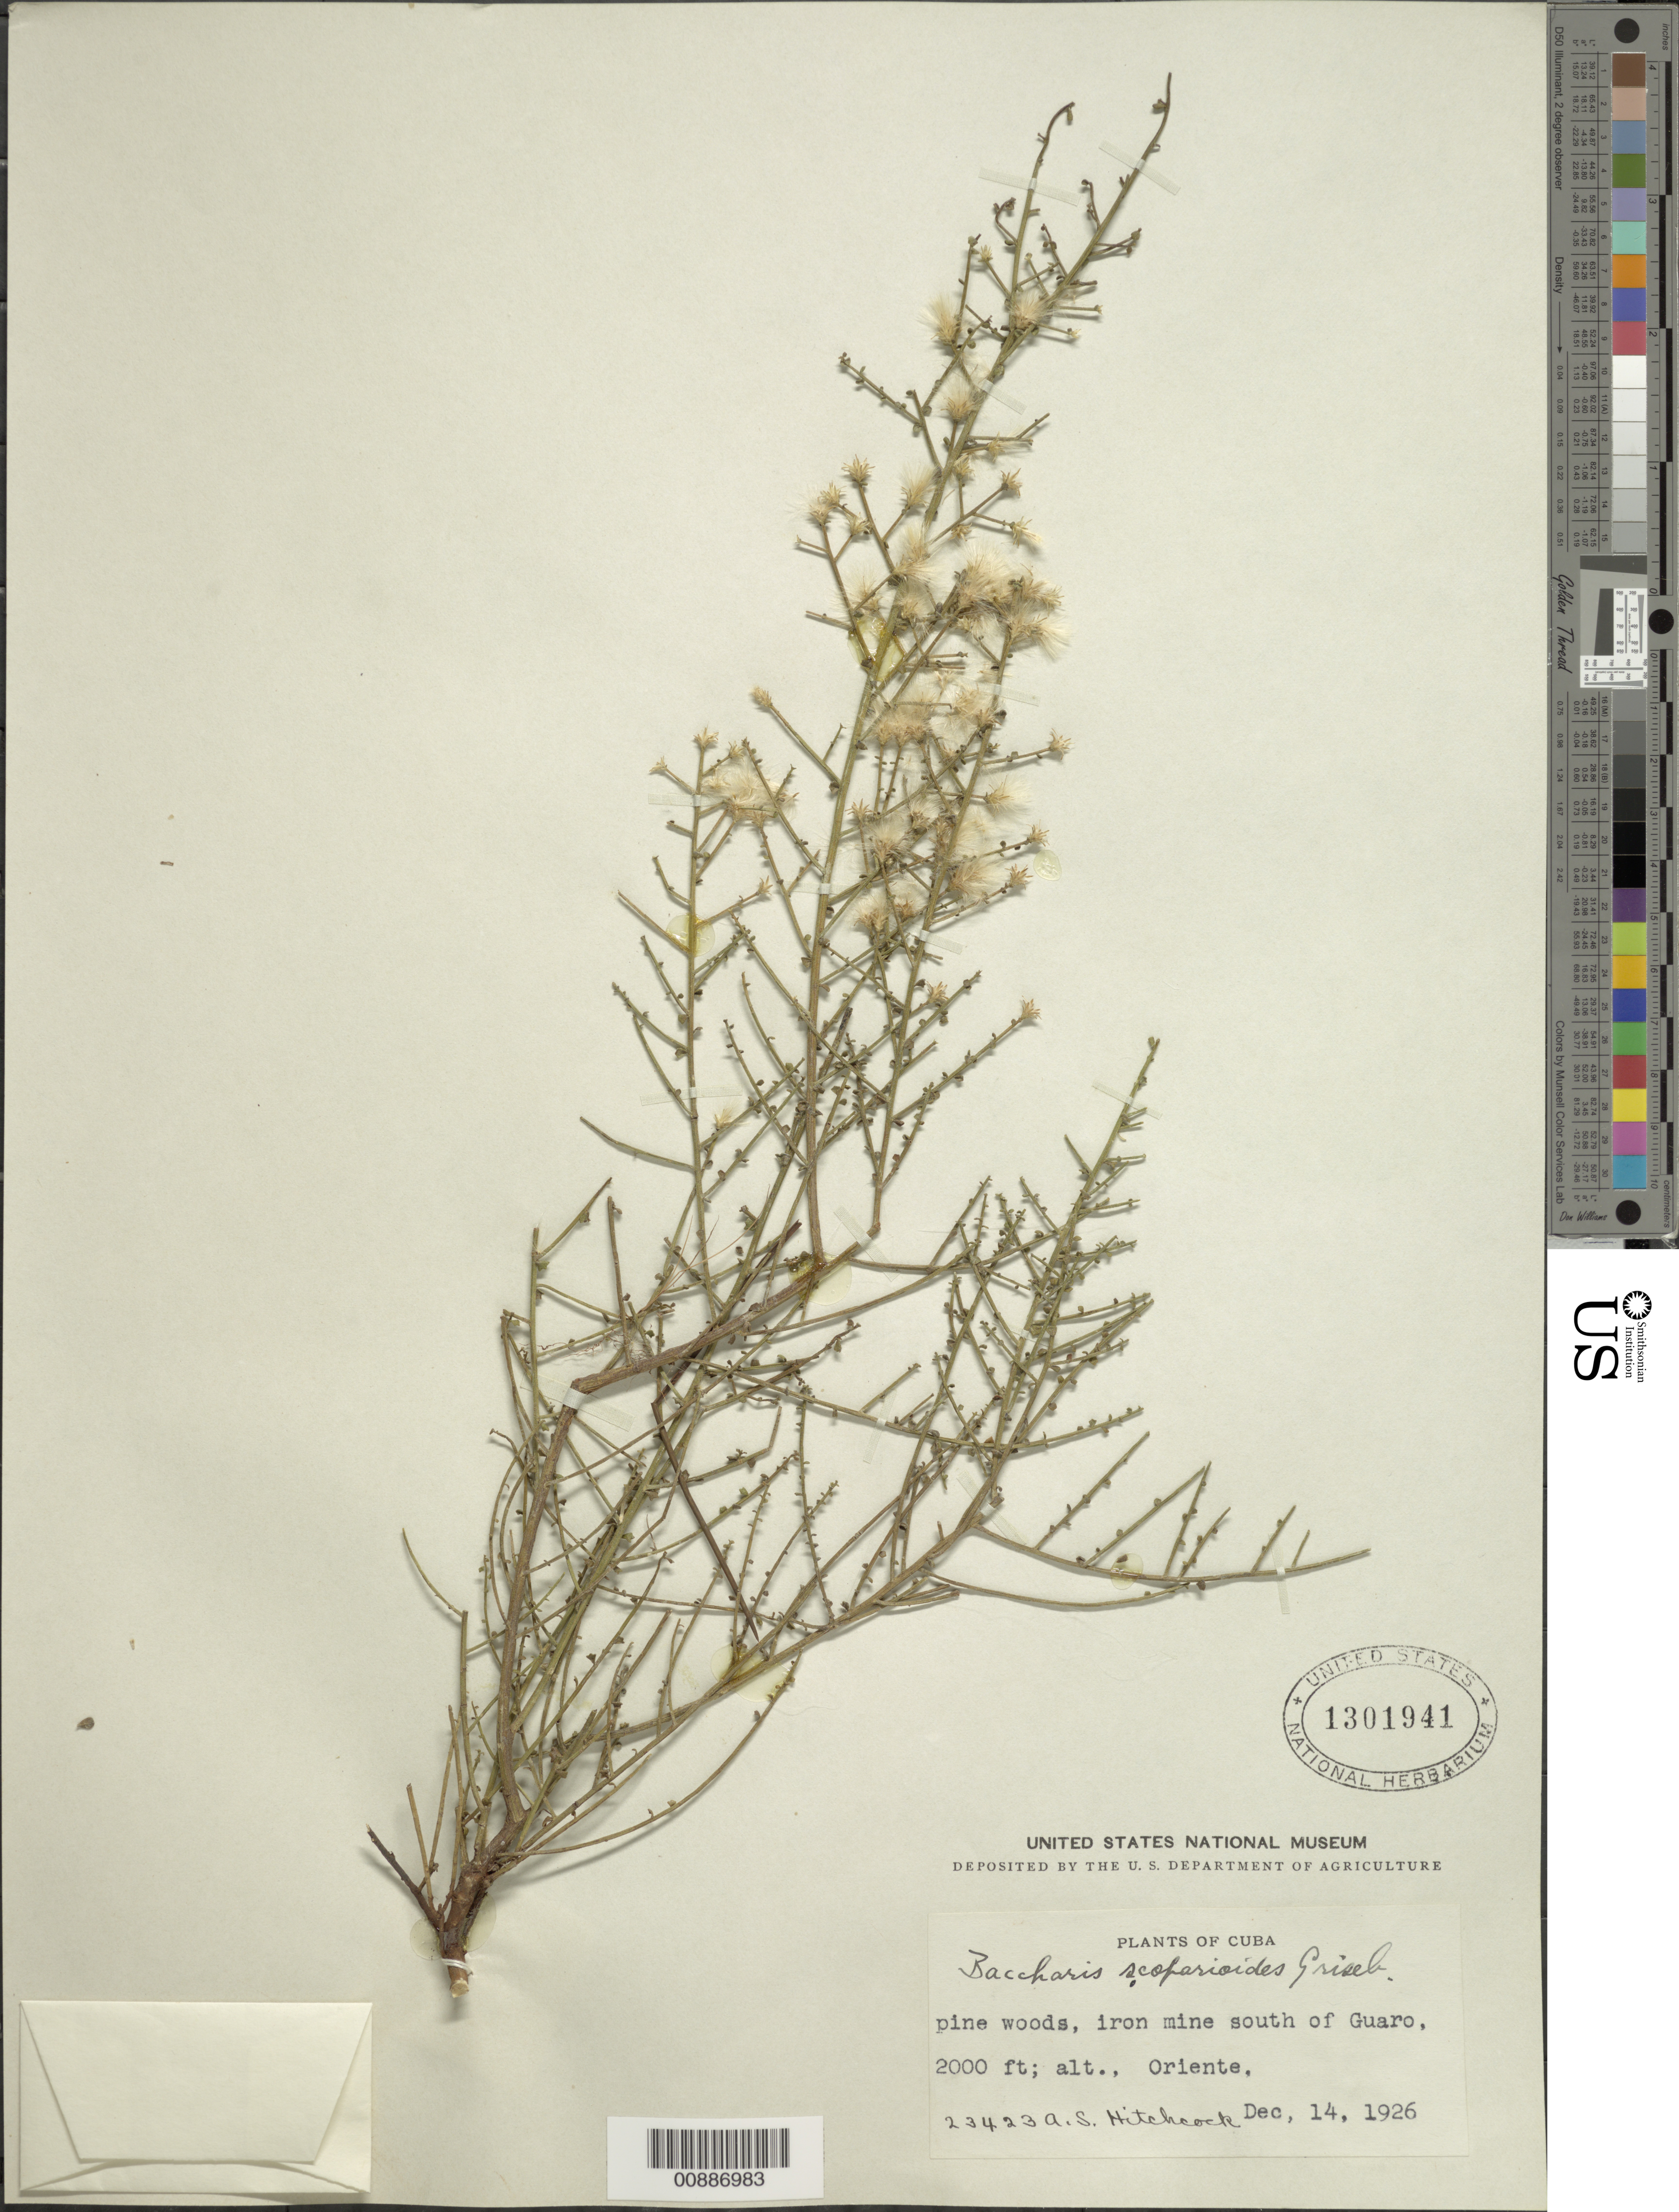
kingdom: Plantae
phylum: Tracheophyta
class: Magnoliopsida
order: Asterales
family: Asteraceae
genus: Baccharis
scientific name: Baccharis scoparioides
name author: Griseb.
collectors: A. S. Hitchcock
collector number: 23423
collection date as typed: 14 Dec 1926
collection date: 1926-12-14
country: Cuba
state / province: Oriente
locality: Iron mine south of Guaro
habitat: Pine woods near mine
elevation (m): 610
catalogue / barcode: US 1301941